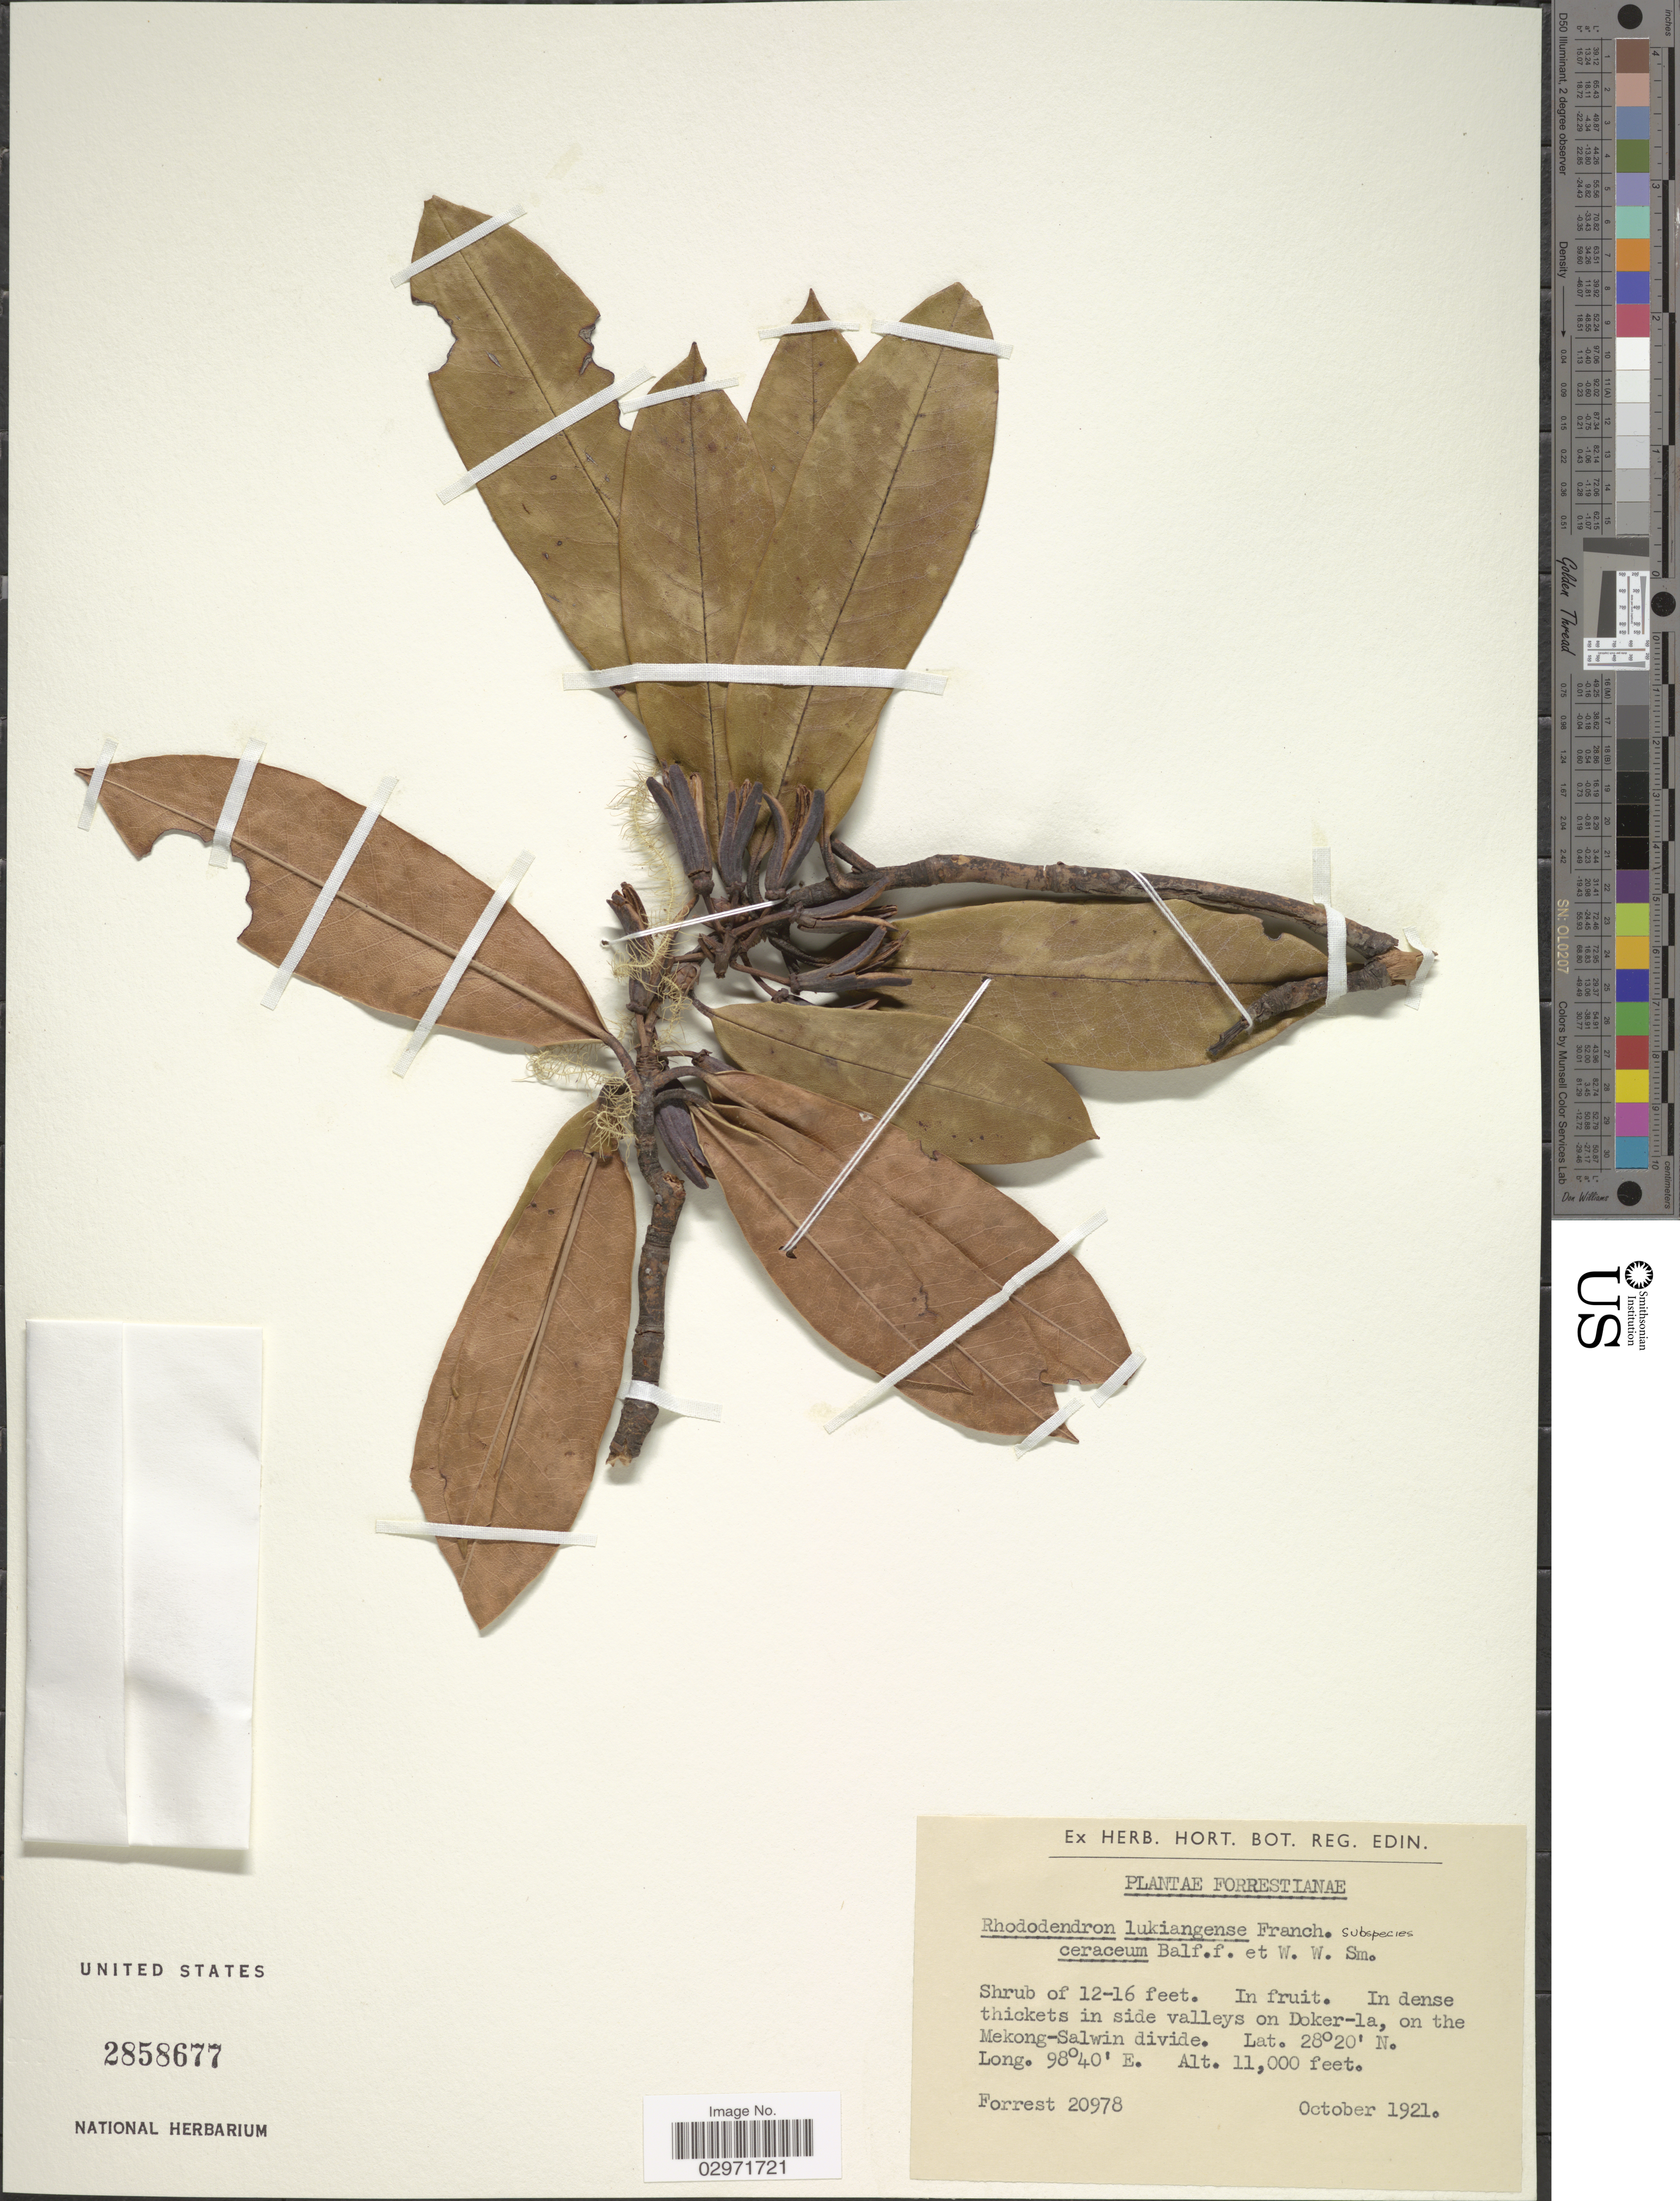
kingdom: Plantae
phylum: Tracheophyta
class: Magnoliopsida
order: Ericales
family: Ericaceae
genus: Rhododendron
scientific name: Rhododendron lukiangense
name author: Franch.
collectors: -. Forrest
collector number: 20978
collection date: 1921-10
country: China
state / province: Xizang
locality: In side valleys on Doker-la, on the Mekong-Salwin divide.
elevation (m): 3353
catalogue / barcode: US 2858677